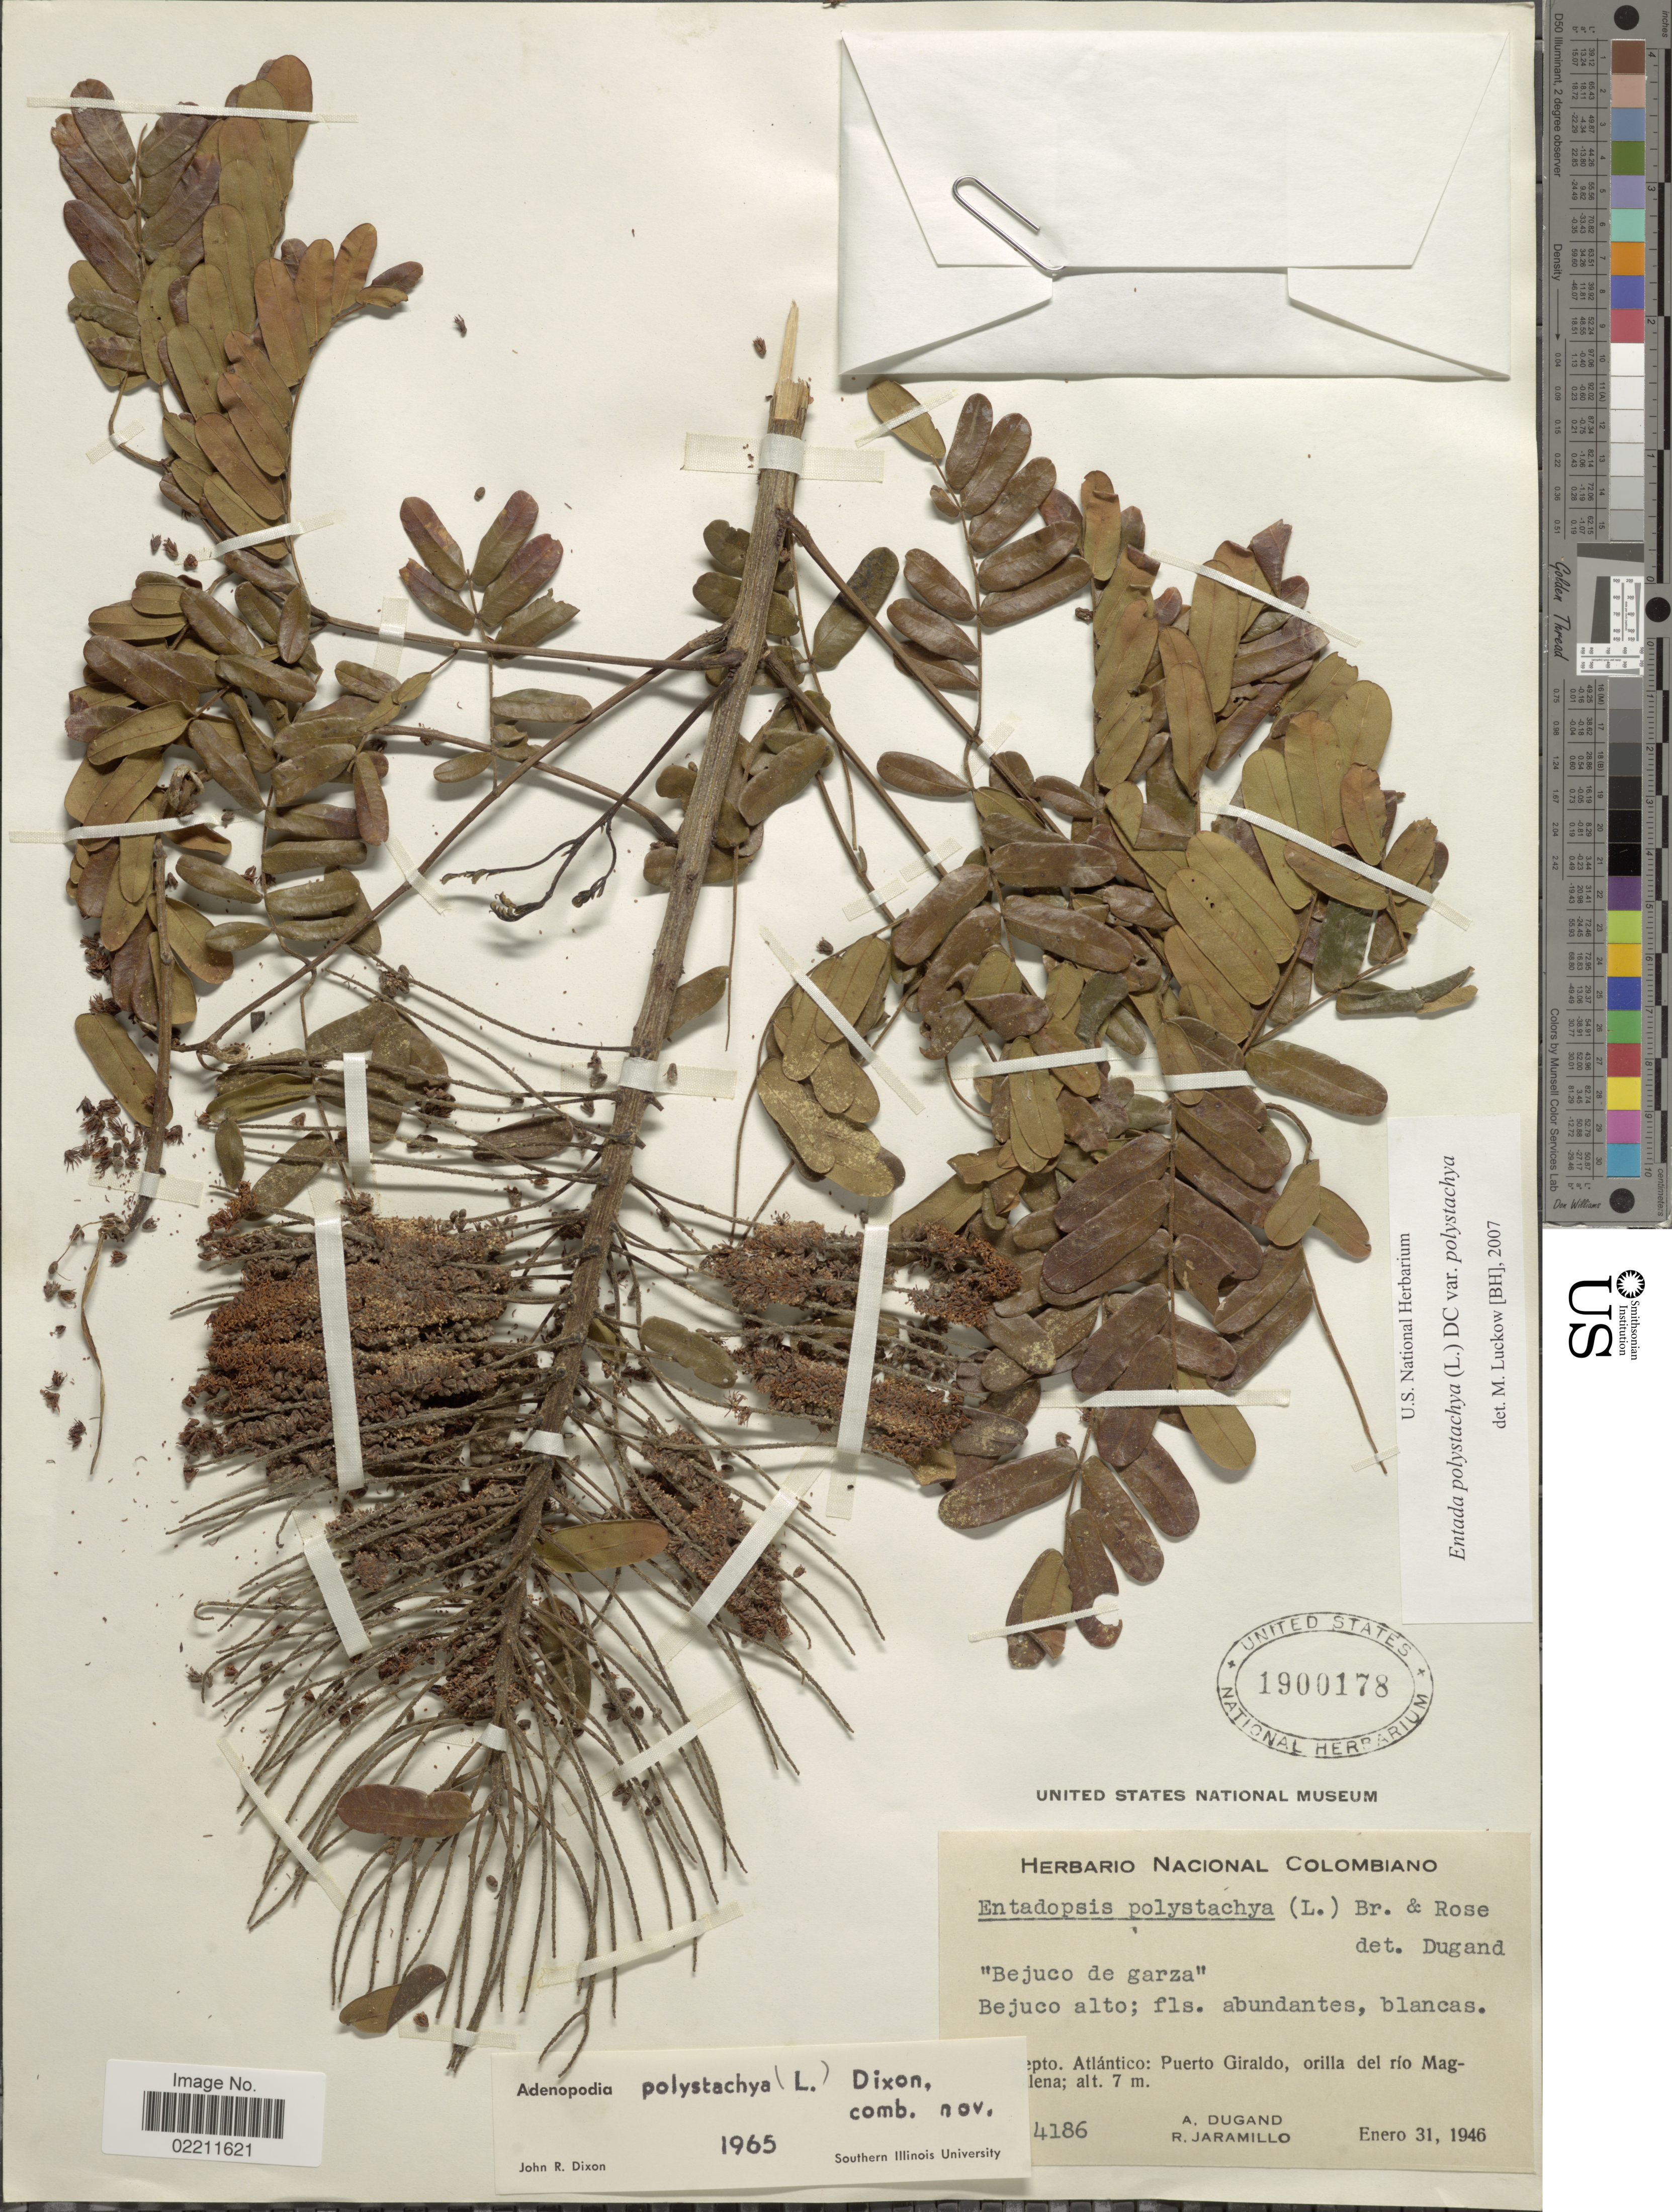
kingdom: Plantae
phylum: Tracheophyta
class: Magnoliopsida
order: Fabales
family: Fabaceae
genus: Entada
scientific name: Entada polystachya var. polystachya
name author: (L.) DC.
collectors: A. Dugand & R. Jaramillo M.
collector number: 4186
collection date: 1946-01-31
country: Colombia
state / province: Atlántico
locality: Depto. Atlantico: Puerto Giraldo, orilla del rio Magdalena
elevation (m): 7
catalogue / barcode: US 1900178